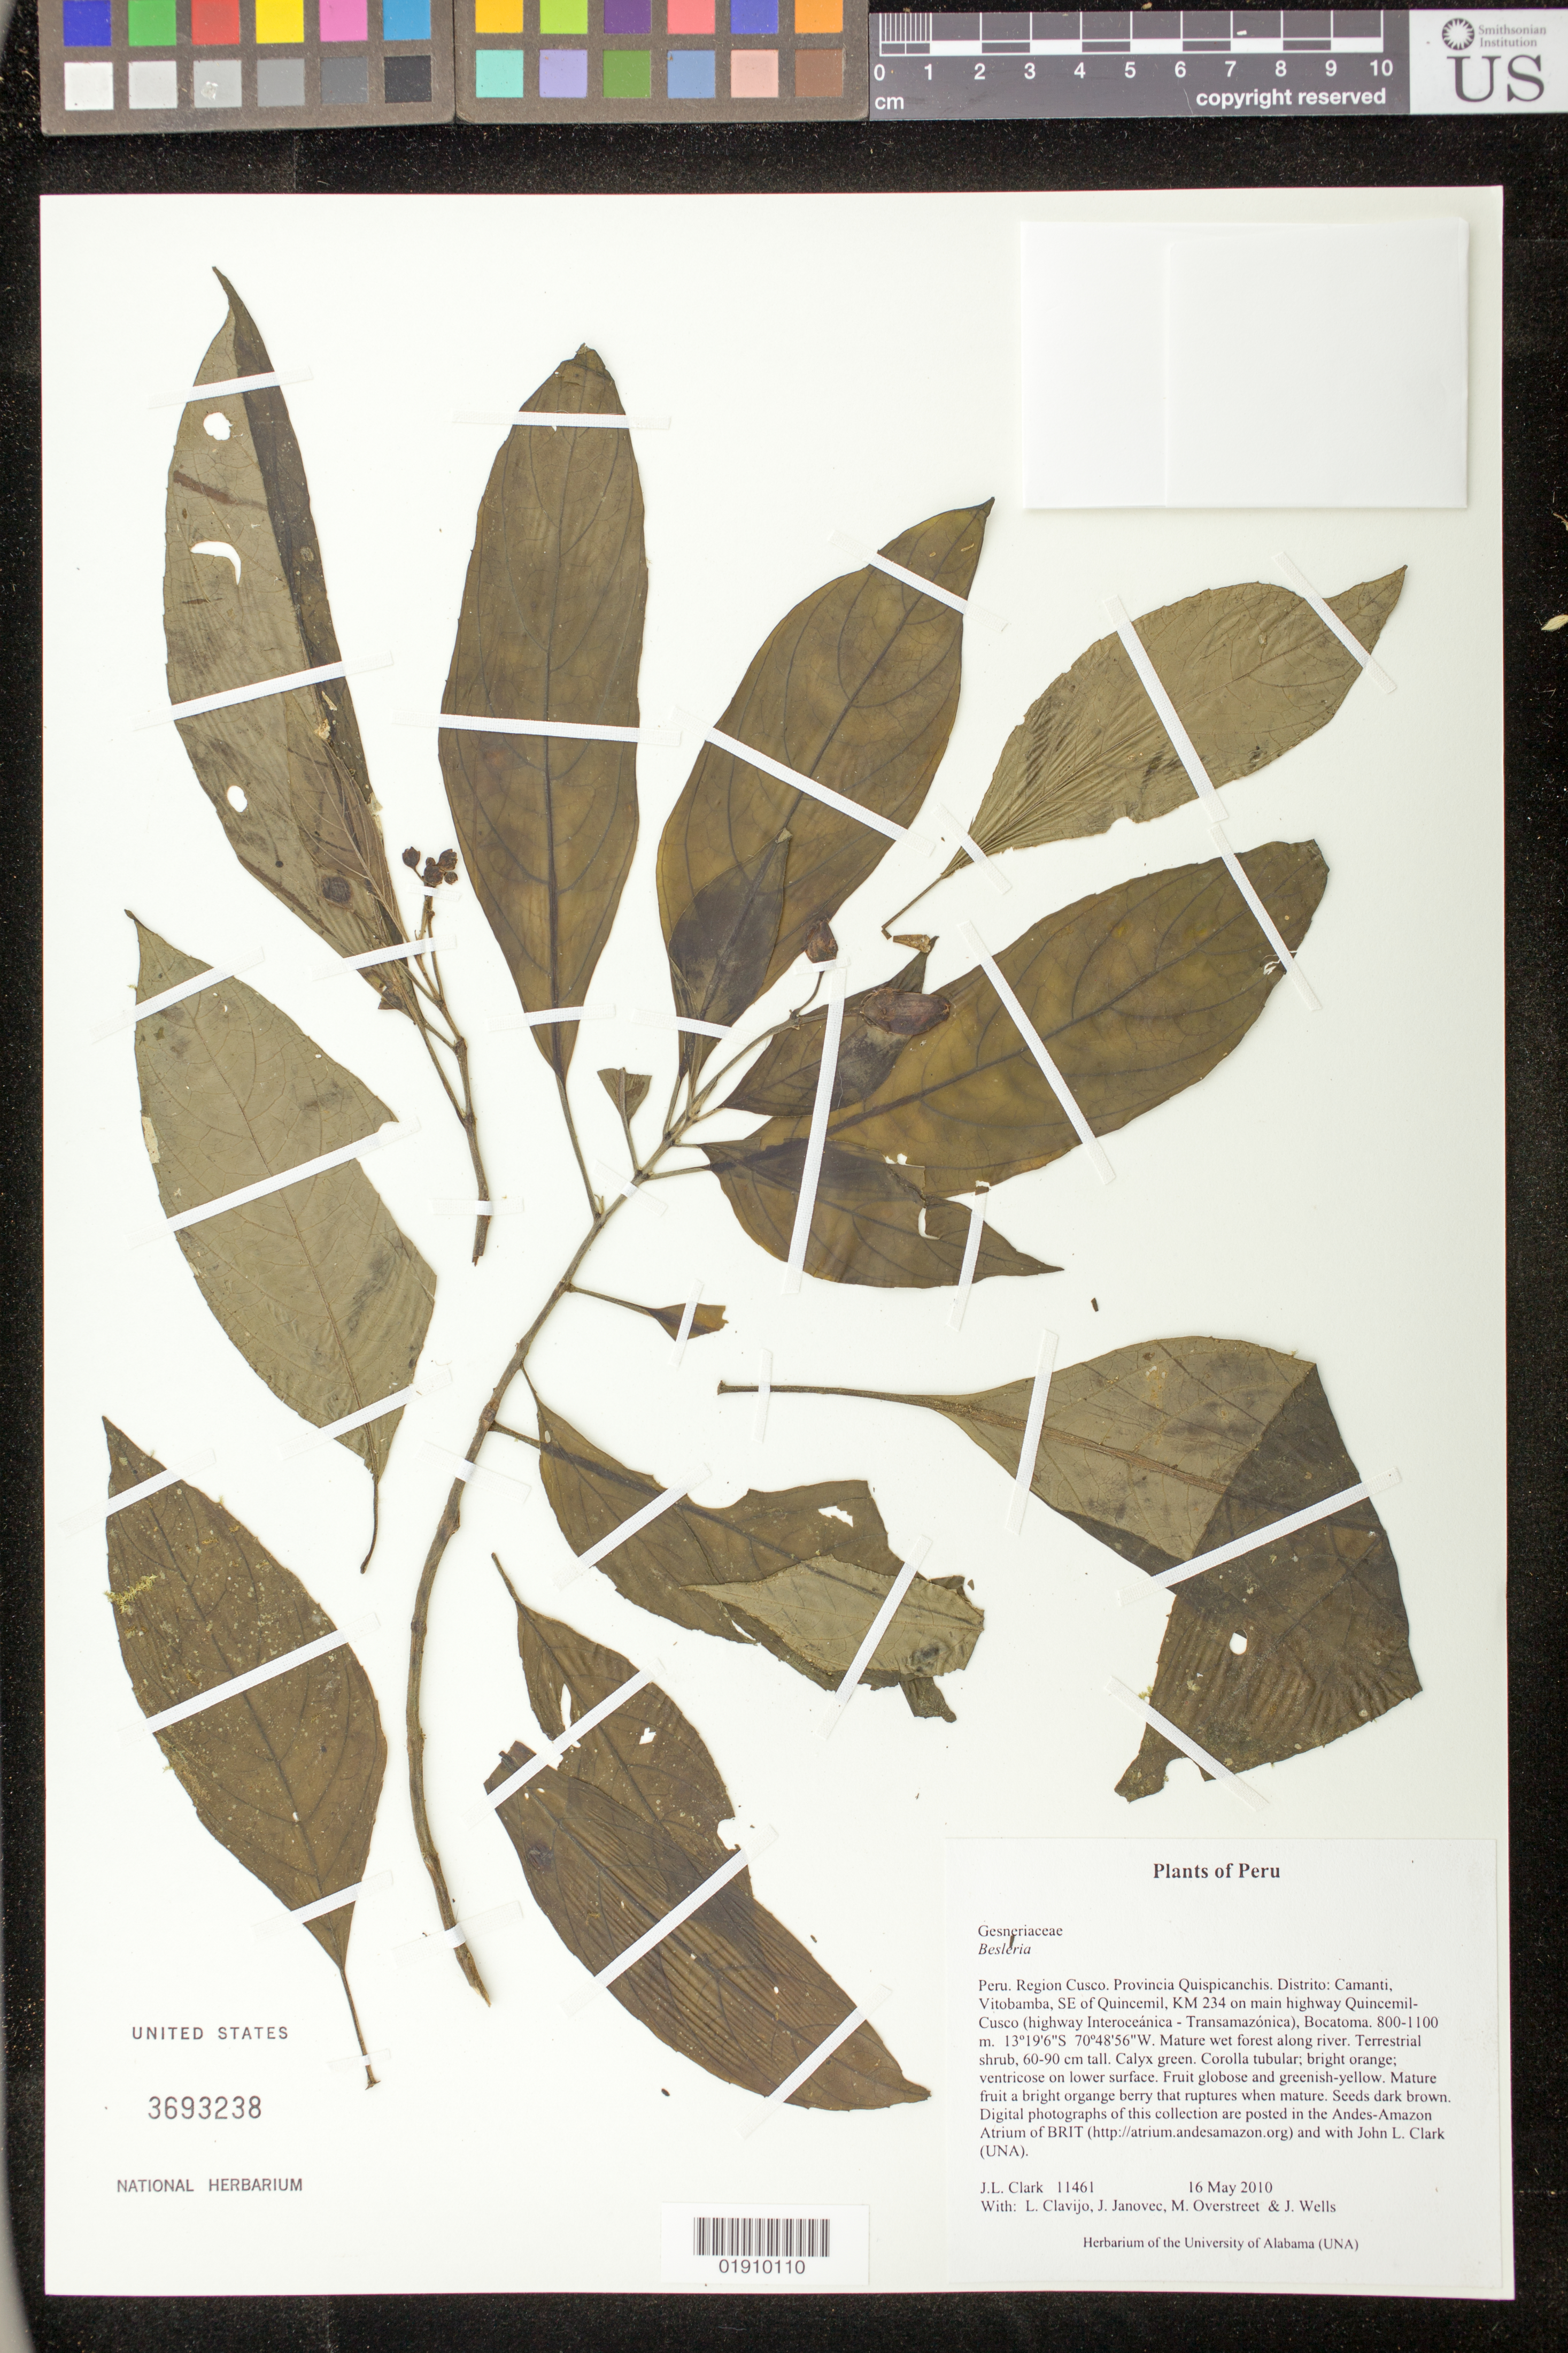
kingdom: Plantae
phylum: Tracheophyta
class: Magnoliopsida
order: Lamiales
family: Gesneriaceae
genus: Besleria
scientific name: Besleria sp.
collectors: J. L. Clark, L. Clavijo, J.P. Janovec, M. Overstreet & J. Wells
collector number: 11461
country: Peru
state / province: Cusco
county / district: Quispicanchis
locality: Camanti, Vitobamba, SE of Quincemil, KM 234 on main highway Quincemil-Cusco, Highway Interoceanica - Transmazonica, Bocatoma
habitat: Mature wet forest along river.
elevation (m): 800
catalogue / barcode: US 3693238